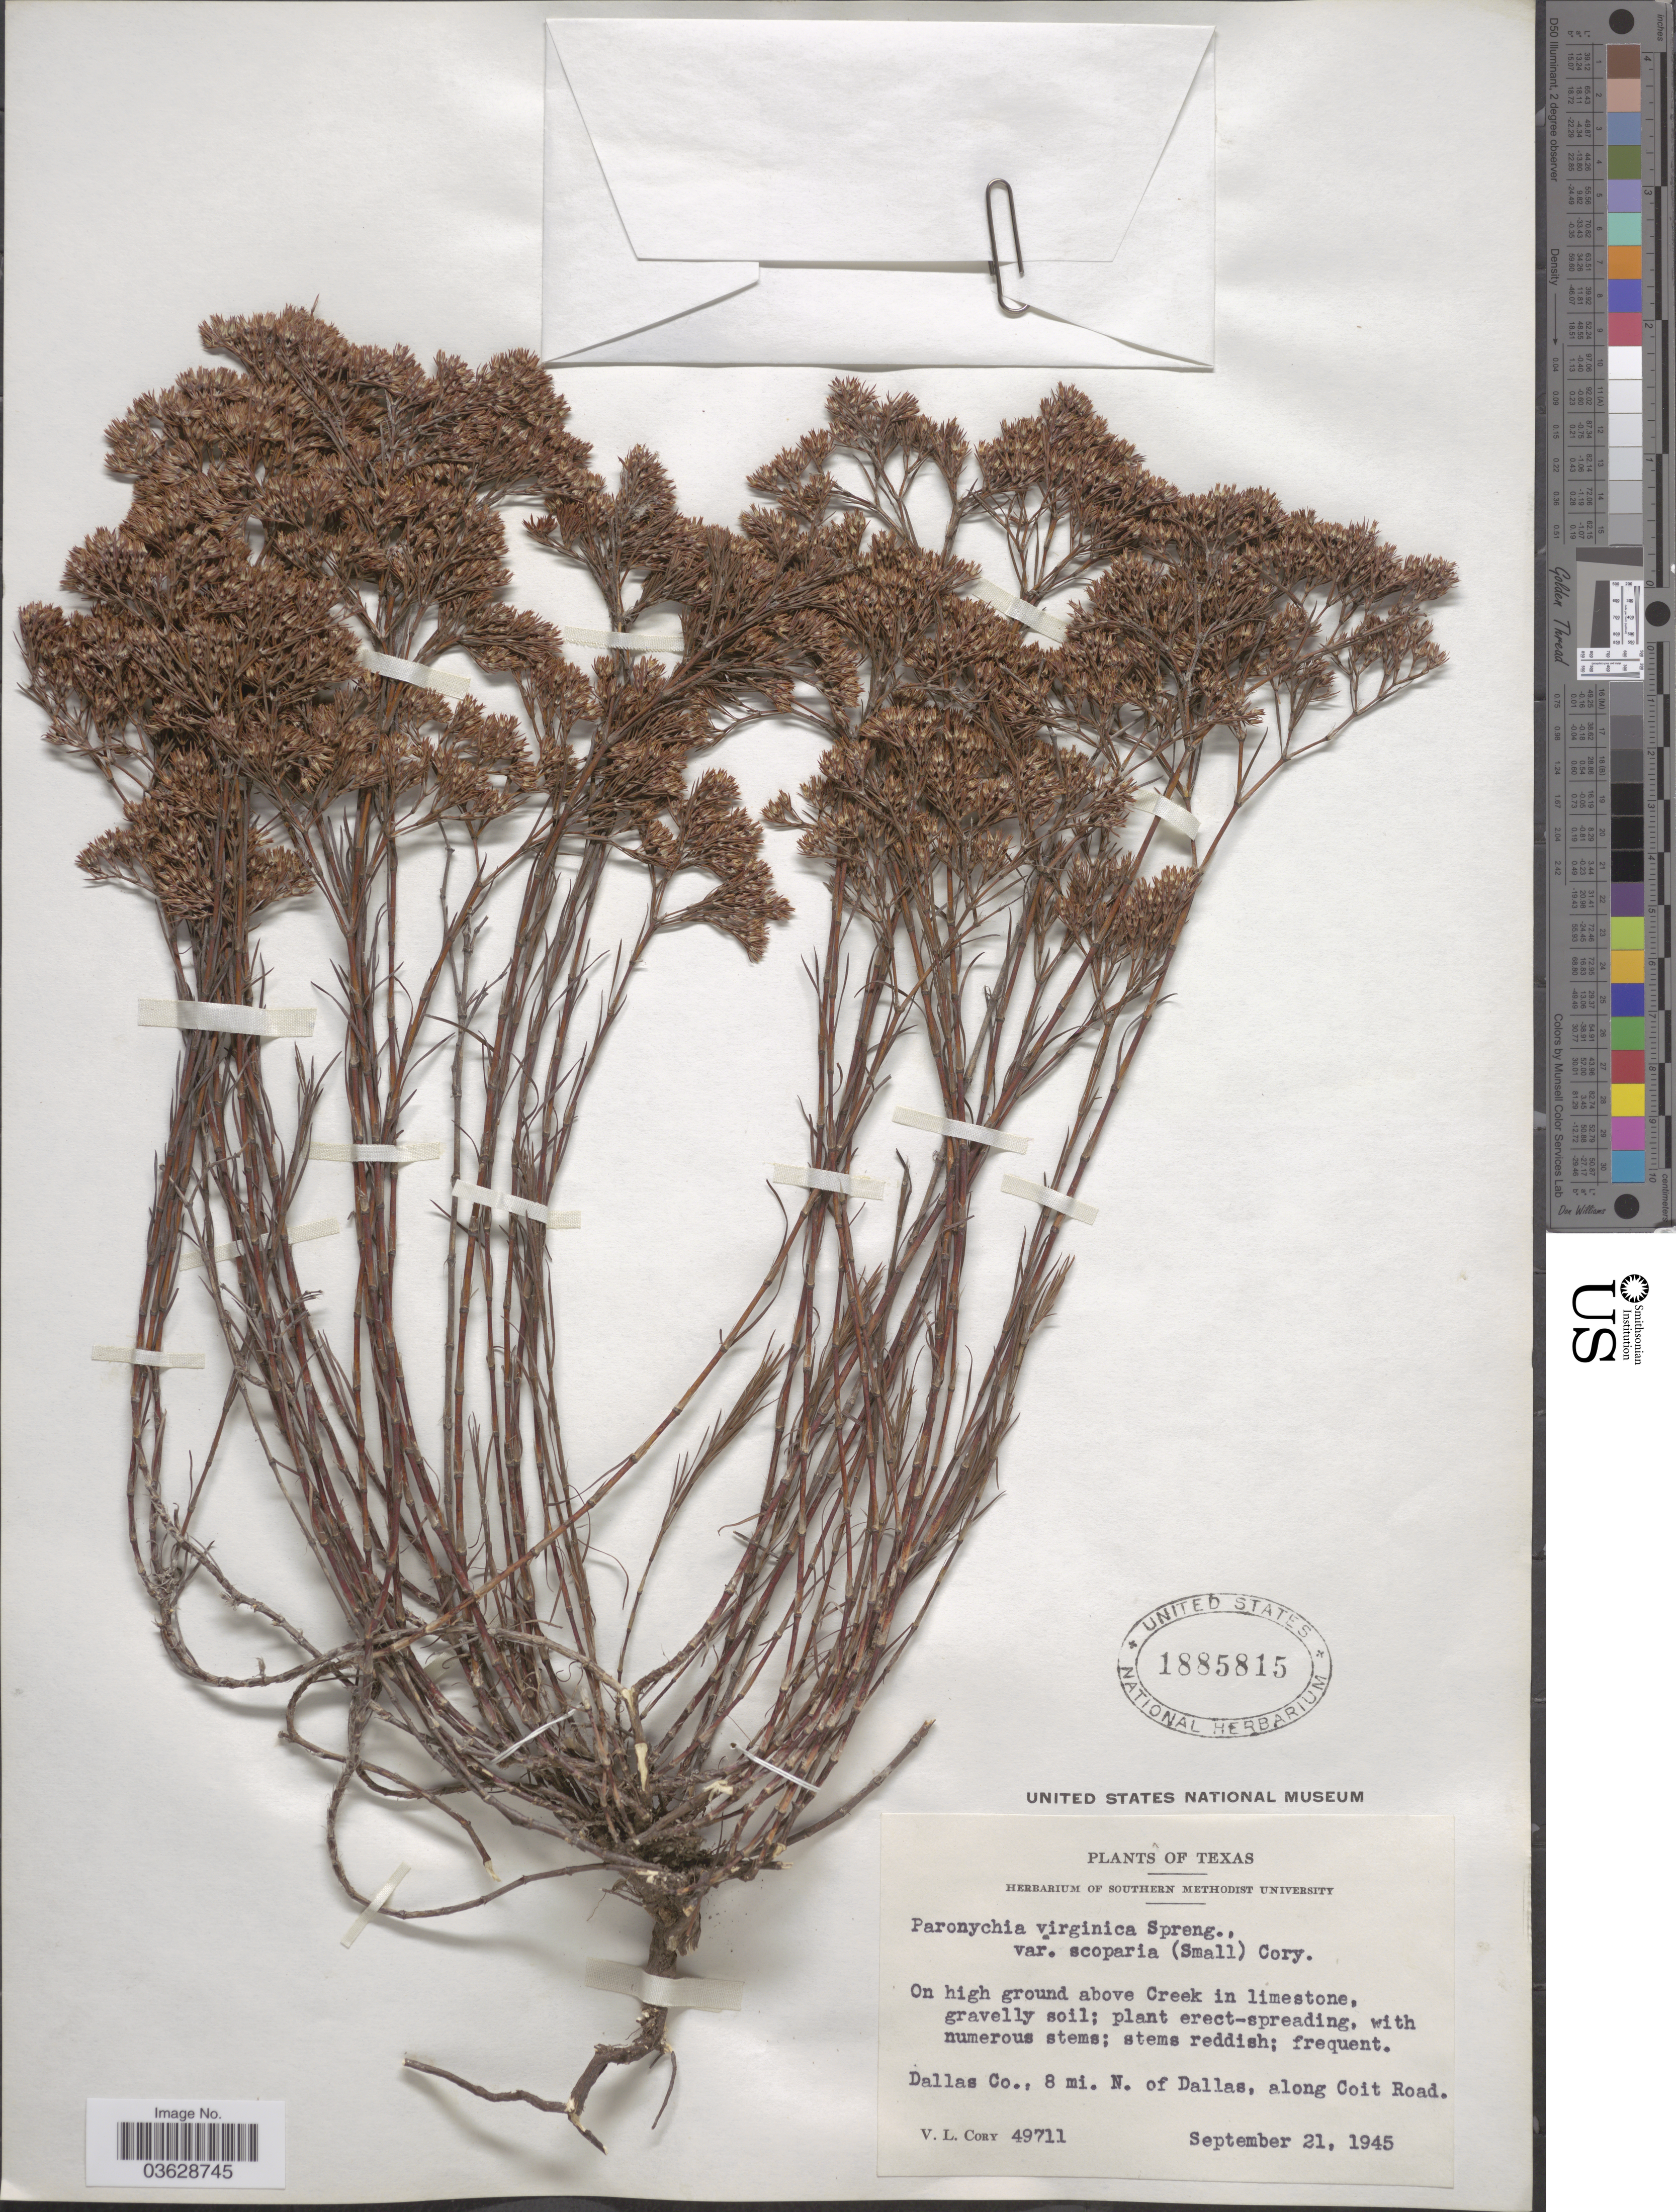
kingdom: Plantae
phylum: Tracheophyta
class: Magnoliopsida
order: Caryophyllales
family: Caryophyllaceae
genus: Paronychia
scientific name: Paronychia virginica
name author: Spreng.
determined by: Strong, Mark T., (BOT), Smithsonian Institution - National Museum of Natural History (UNITED STATES)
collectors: V. Cory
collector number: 49711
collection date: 1945-09-21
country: United States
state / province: Texas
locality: Dallas Co., 8 mi. N. of Dallas, along Coit Road.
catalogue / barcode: US 1885815